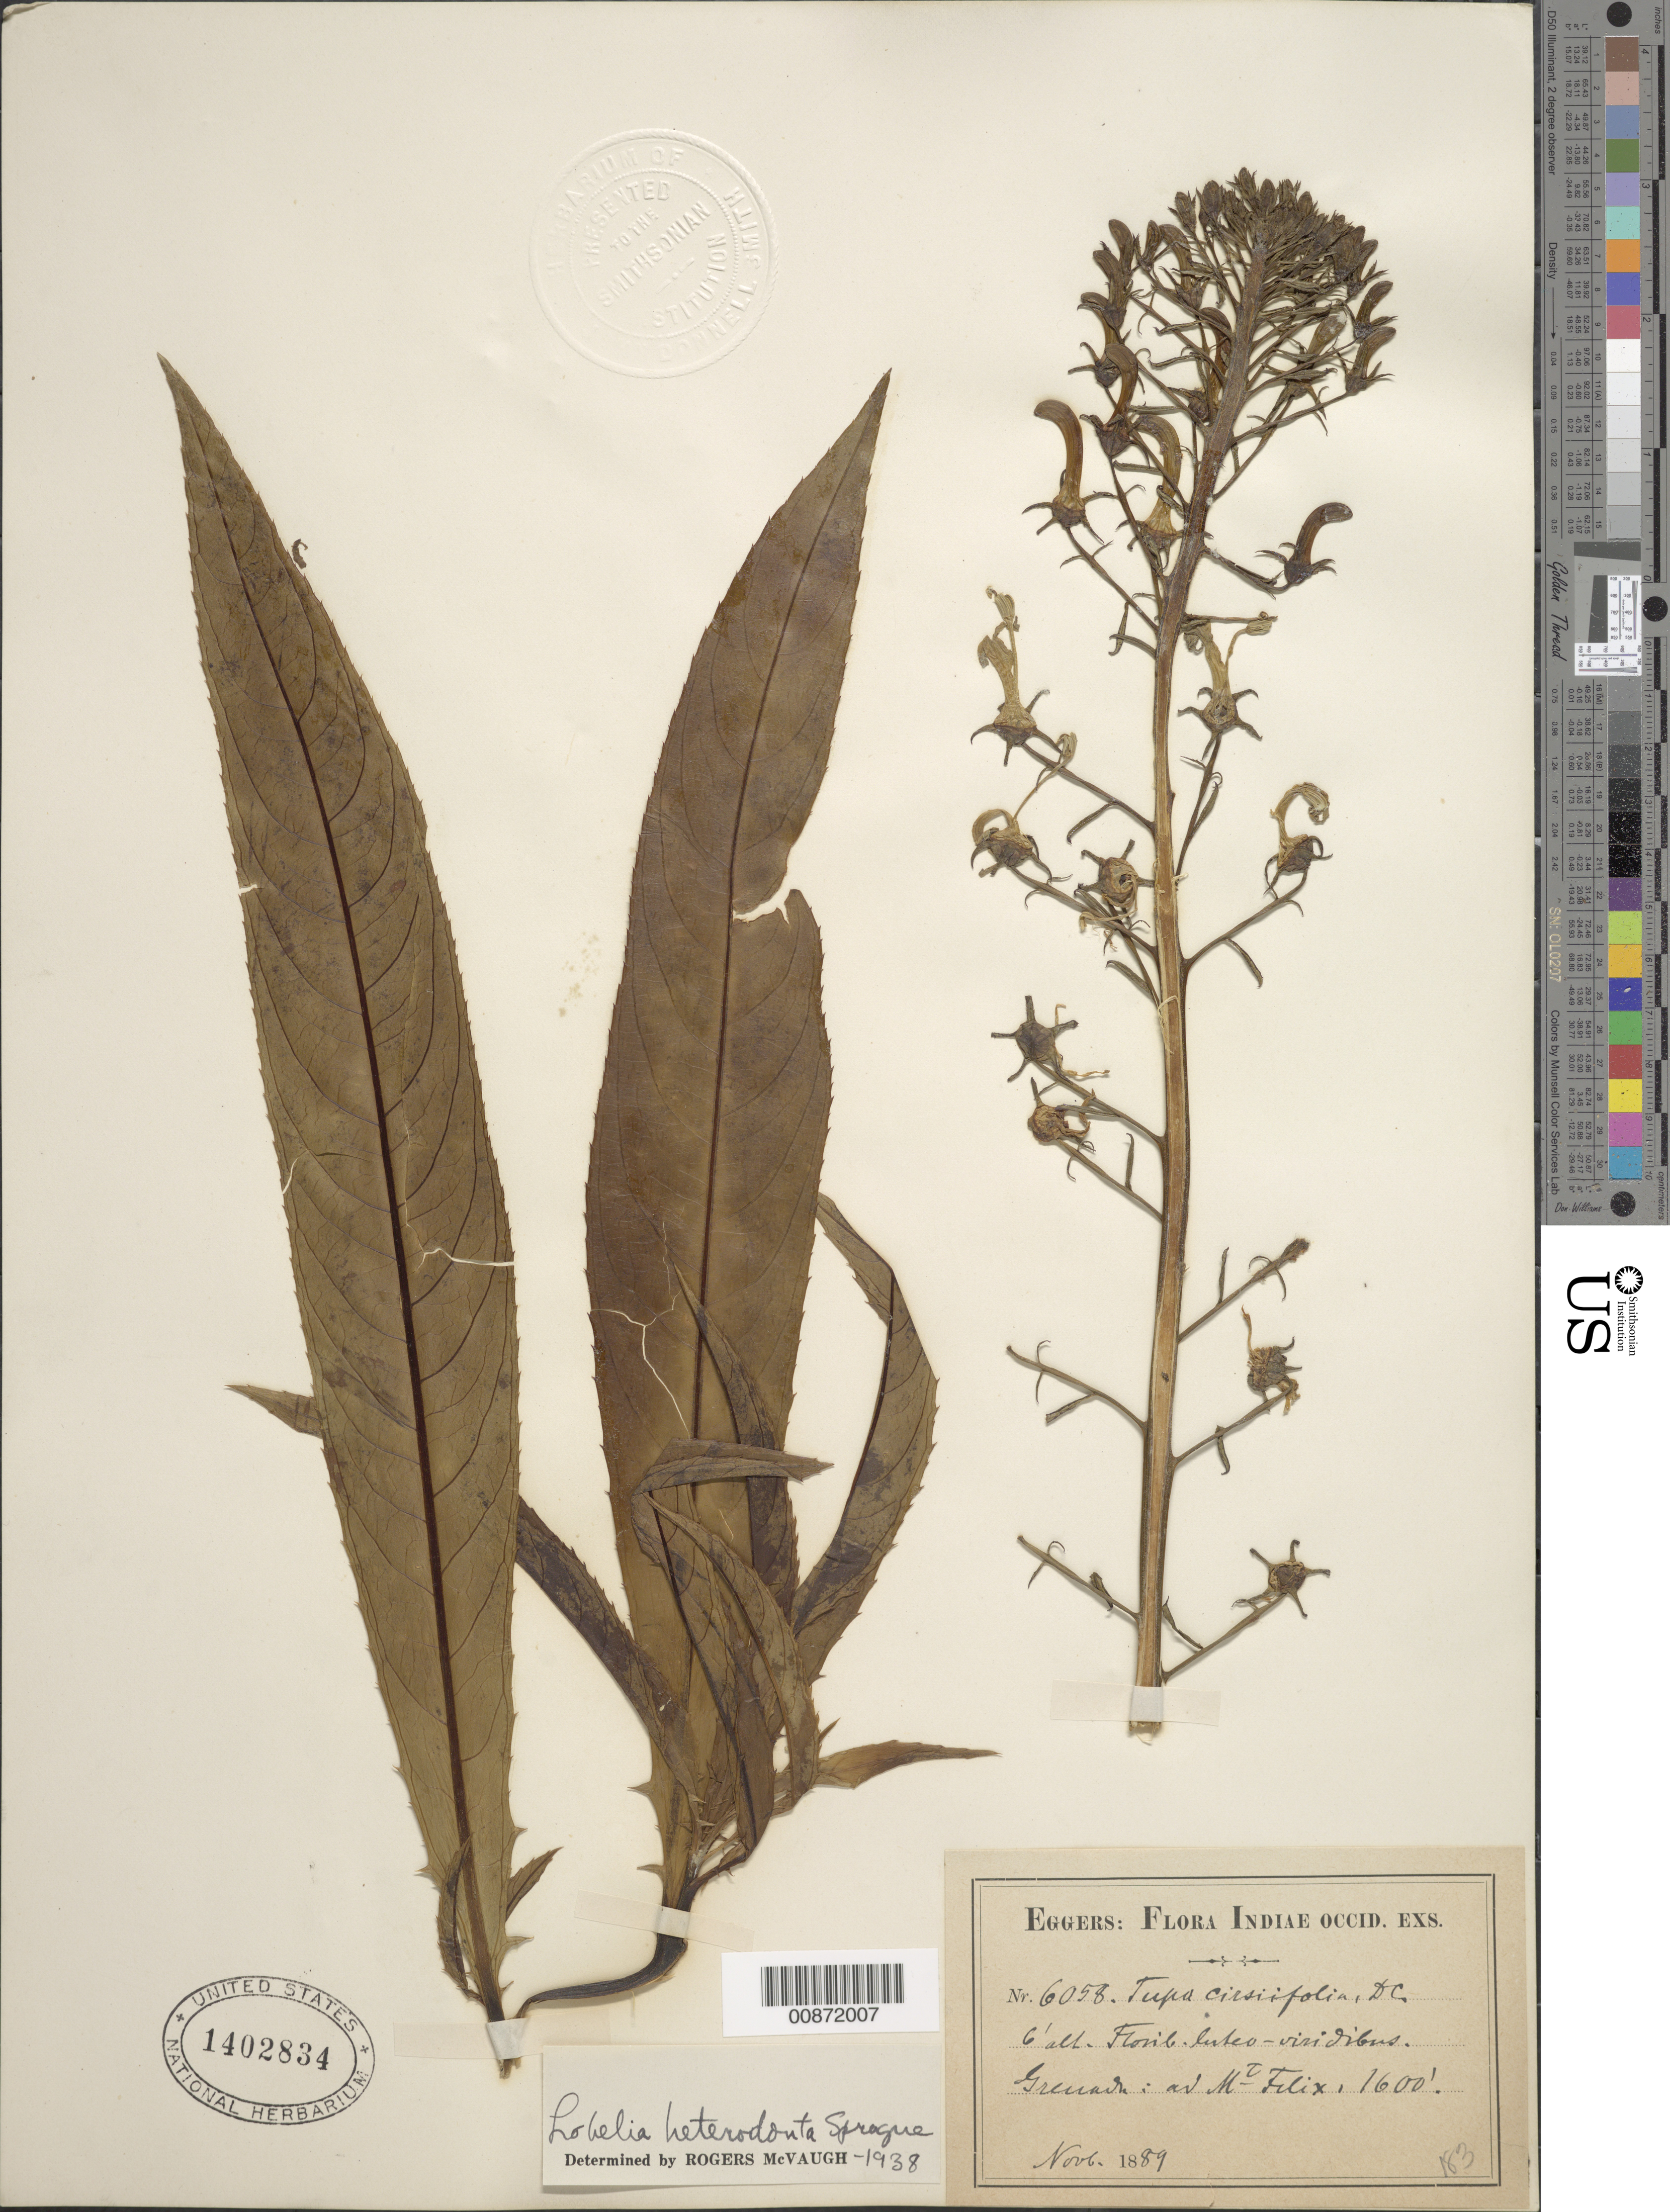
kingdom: Plantae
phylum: Tracheophyta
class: Magnoliopsida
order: Asterales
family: Campanulaceae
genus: Lobelia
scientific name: Lobelia heterodonta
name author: Sprague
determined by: McVaugh, R.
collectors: H. F. A. von Eggers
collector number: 6058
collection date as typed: Nov 1889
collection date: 1889-11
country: Grenada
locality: Ad Mt. Felix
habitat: Montane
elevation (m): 488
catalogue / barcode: US 1402834